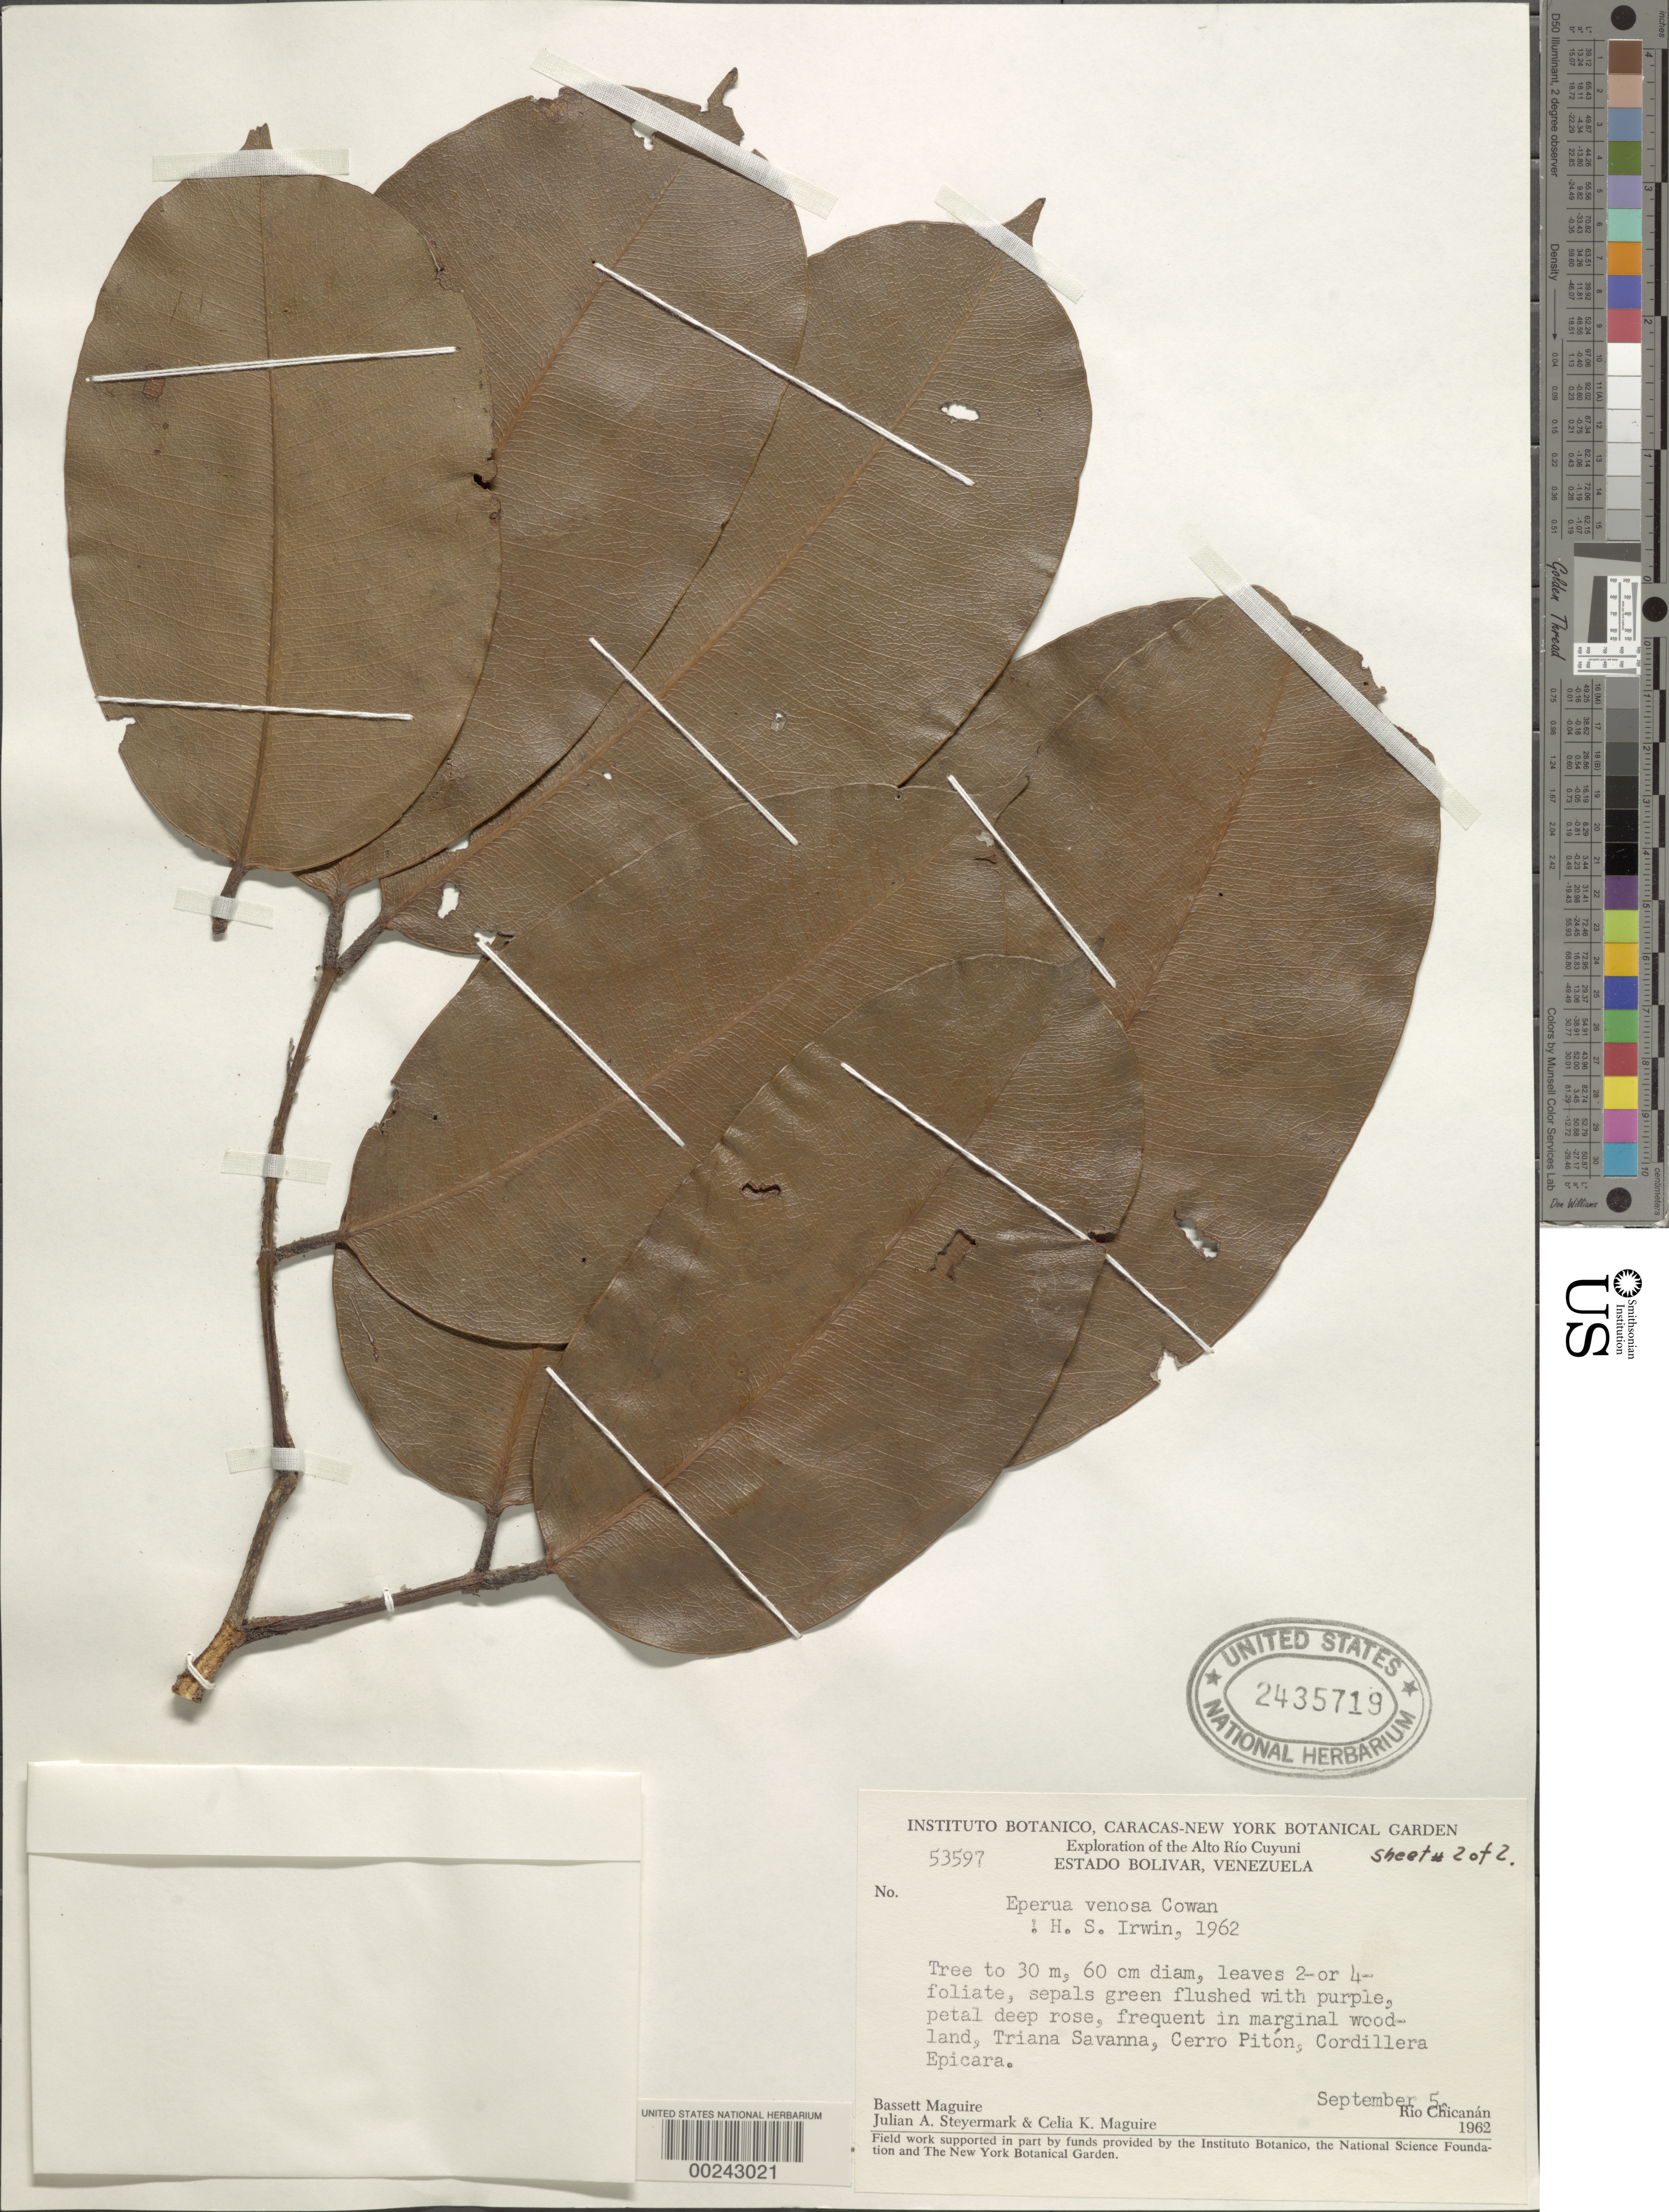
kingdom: Plantae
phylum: Tracheophyta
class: Magnoliopsida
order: Fabales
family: Fabaceae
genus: Eperua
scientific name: Eperua venosa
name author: R.S. Cowan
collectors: B. Maguire, J. Steyermark & C. K. Maguire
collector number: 53597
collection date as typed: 05 Sep 1965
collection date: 1965-09-05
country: Venezuela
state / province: Bolivar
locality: Triana savanna, cerro piton, cordillera epicara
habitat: Marginal woodland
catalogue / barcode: US 2435719